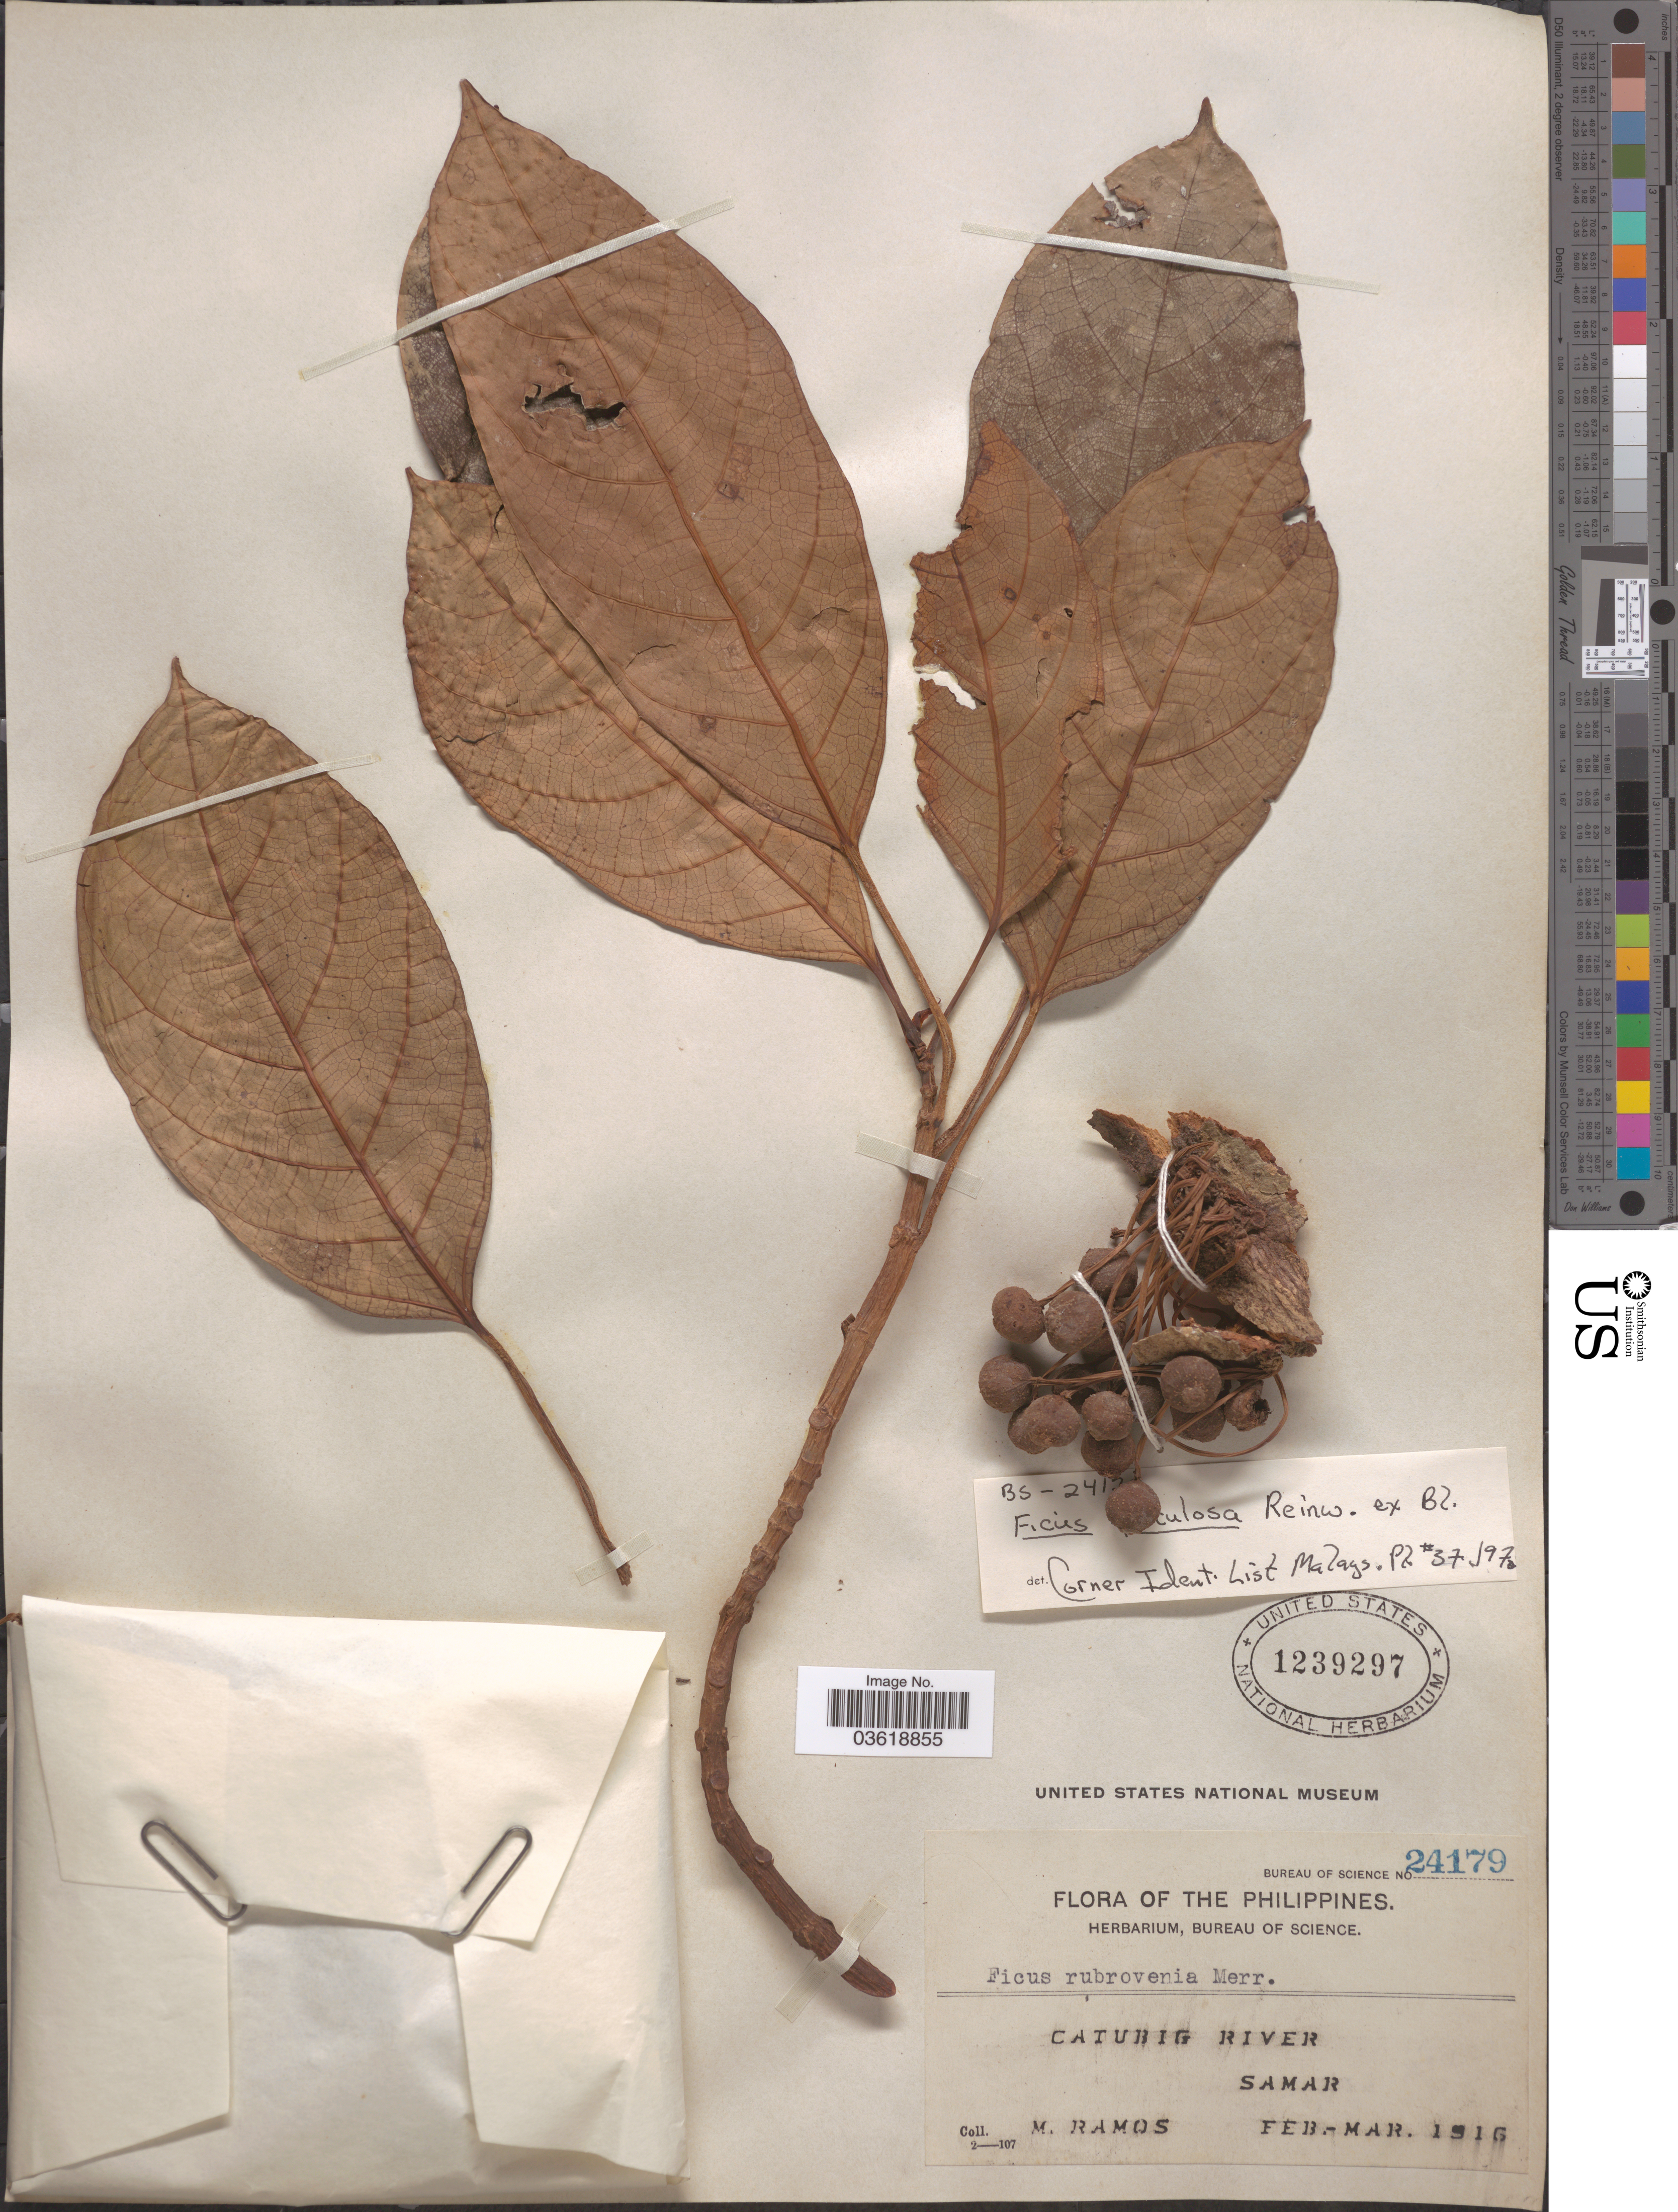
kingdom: Plantae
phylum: Tracheophyta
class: Magnoliopsida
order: Rosales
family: Moraceae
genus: Ficus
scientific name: Ficus fistulosa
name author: Reinw. ex Blume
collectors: M. Ramos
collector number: Bureau of Science 24179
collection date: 1916-02/1916-03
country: Philippines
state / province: Eastern Visayas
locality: Catubig River. Samar.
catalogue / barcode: US 1239297